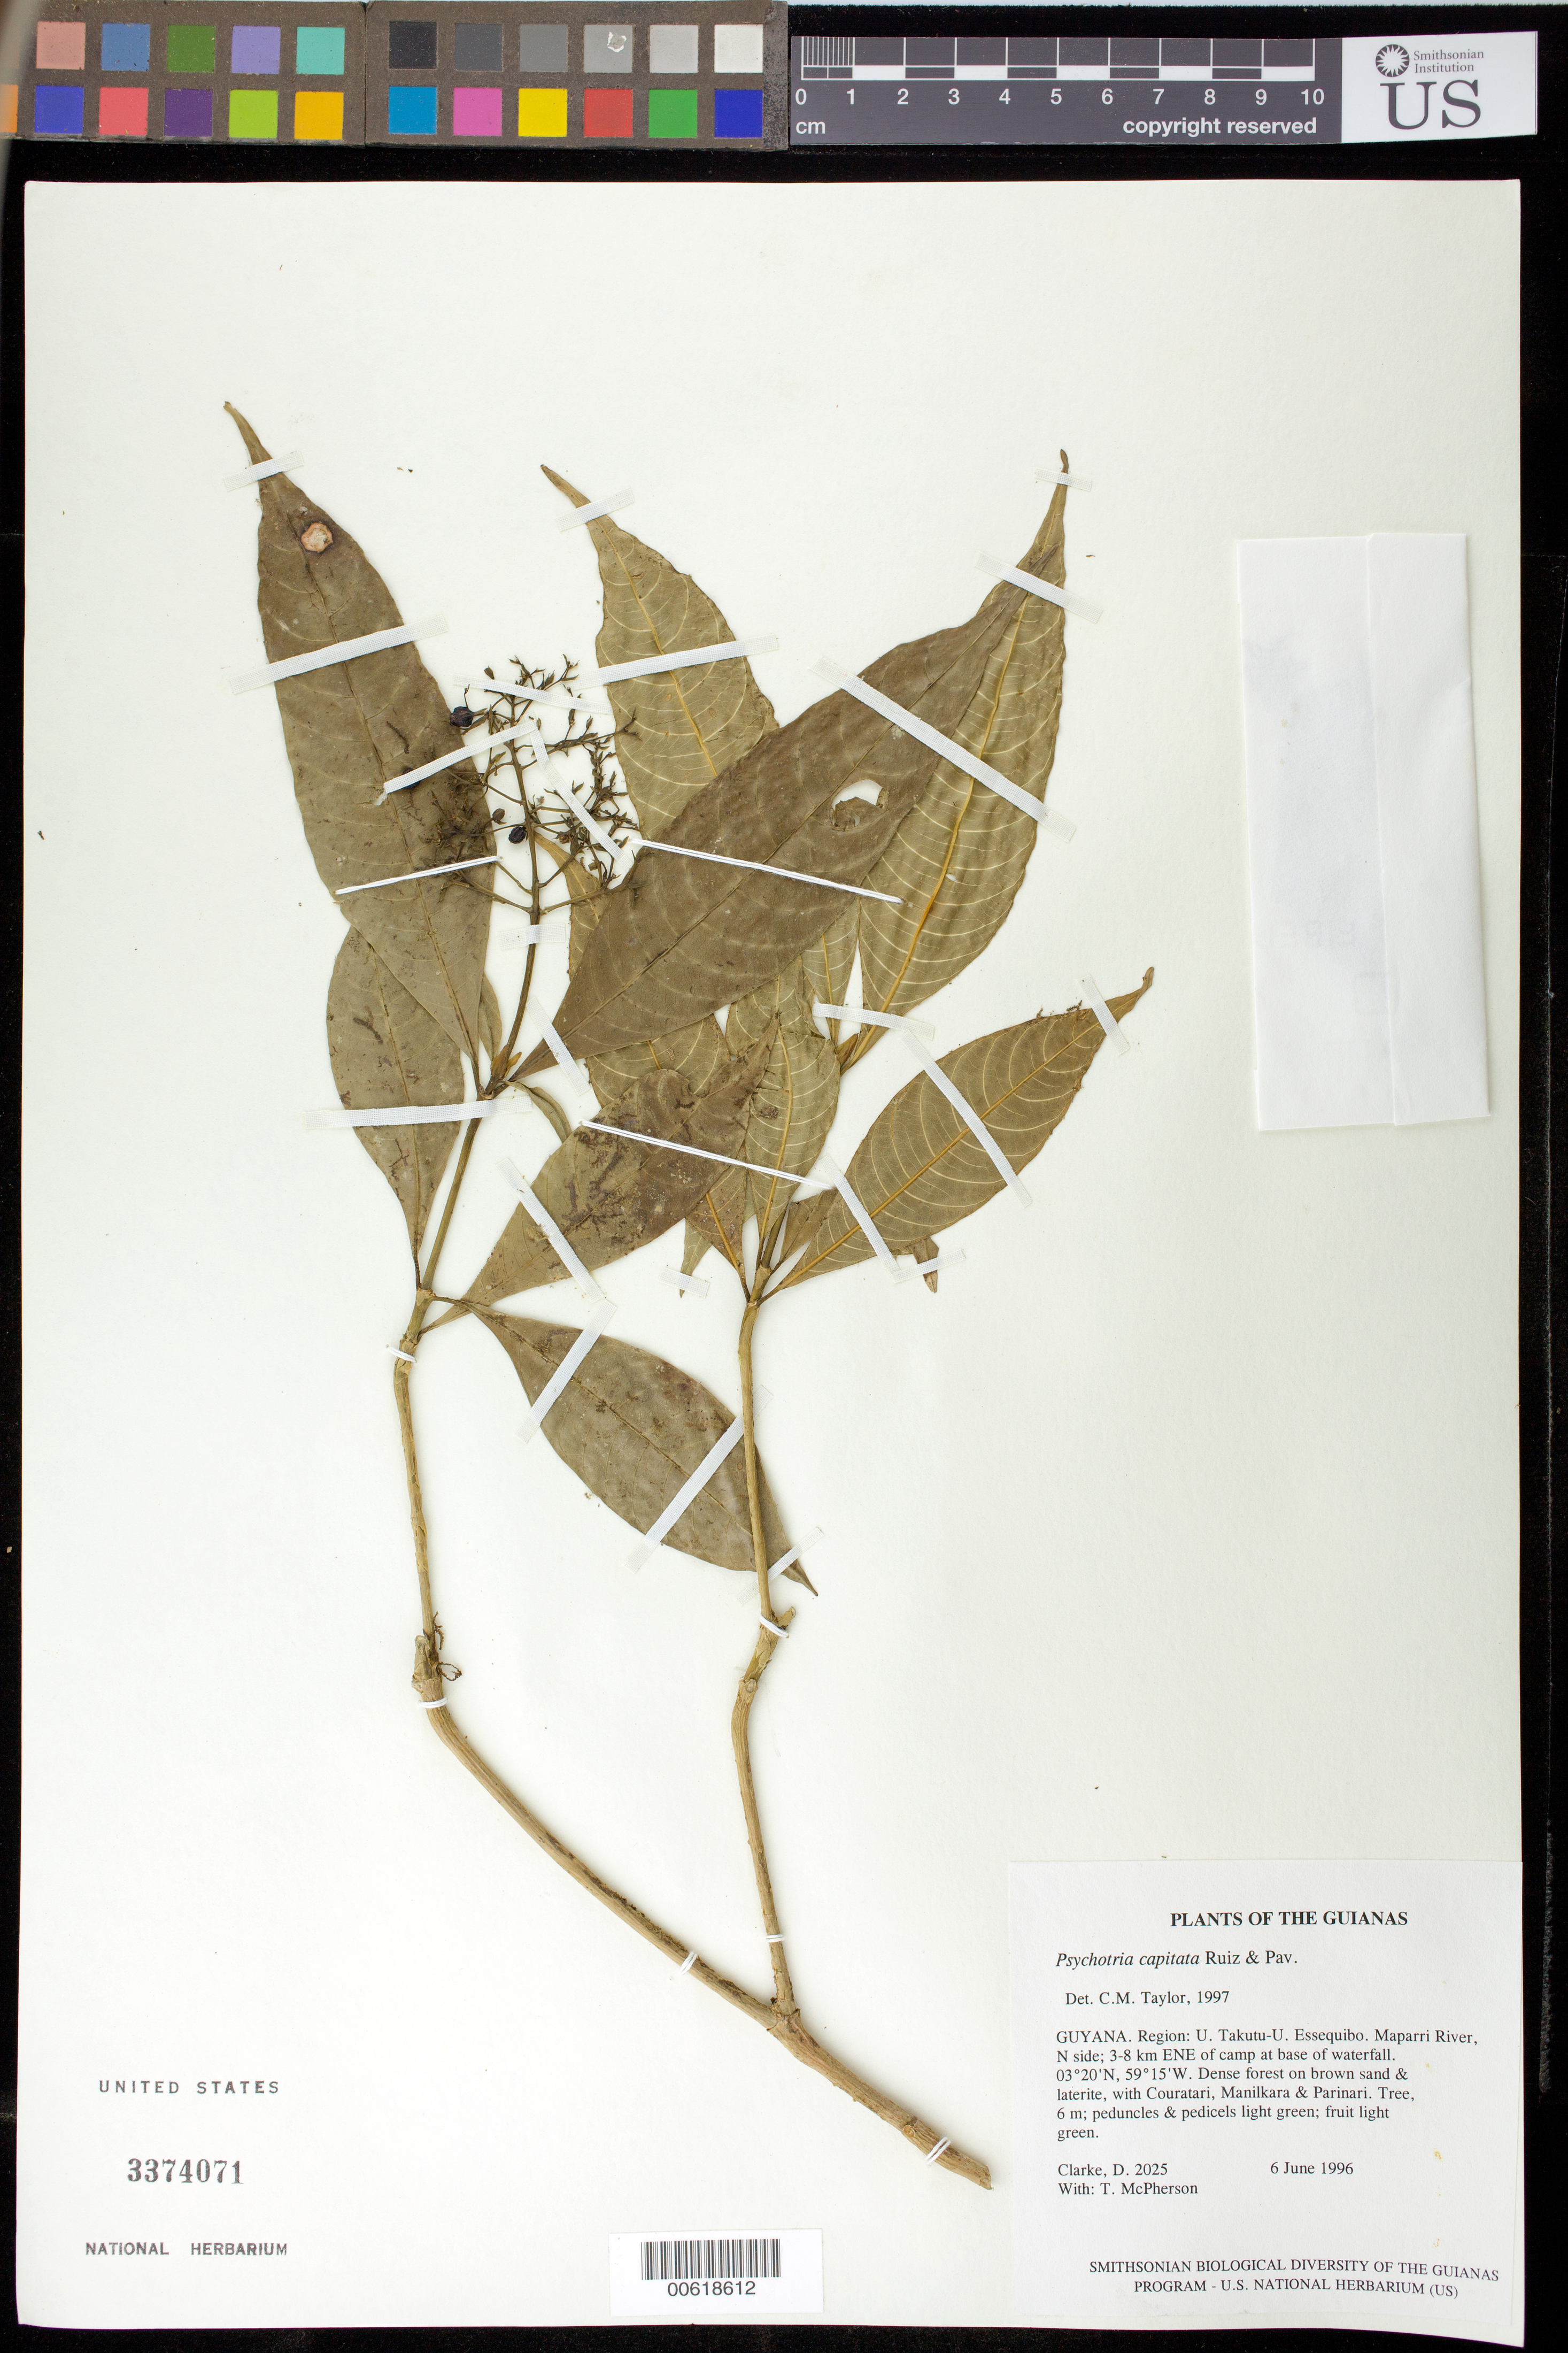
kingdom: Plantae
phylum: Tracheophyta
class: Magnoliopsida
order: Gentianales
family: Rubiaceae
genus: Palicourea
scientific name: Palicourea violacea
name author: (Aubl.) A. Rich.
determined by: Kirkbride, J. H., Jr.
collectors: H. D. Clarke & T. McPherson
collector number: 2025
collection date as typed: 6 June 1996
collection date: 1996-06-06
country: Guyana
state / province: U. Takutu-U. Essequibo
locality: Maparri River, N side; 3-8 km ENE of camp at base of waterfall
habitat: Dense forest on brown sand & laterite, with Couratari, Manilkara & Parinari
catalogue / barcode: US 3374071